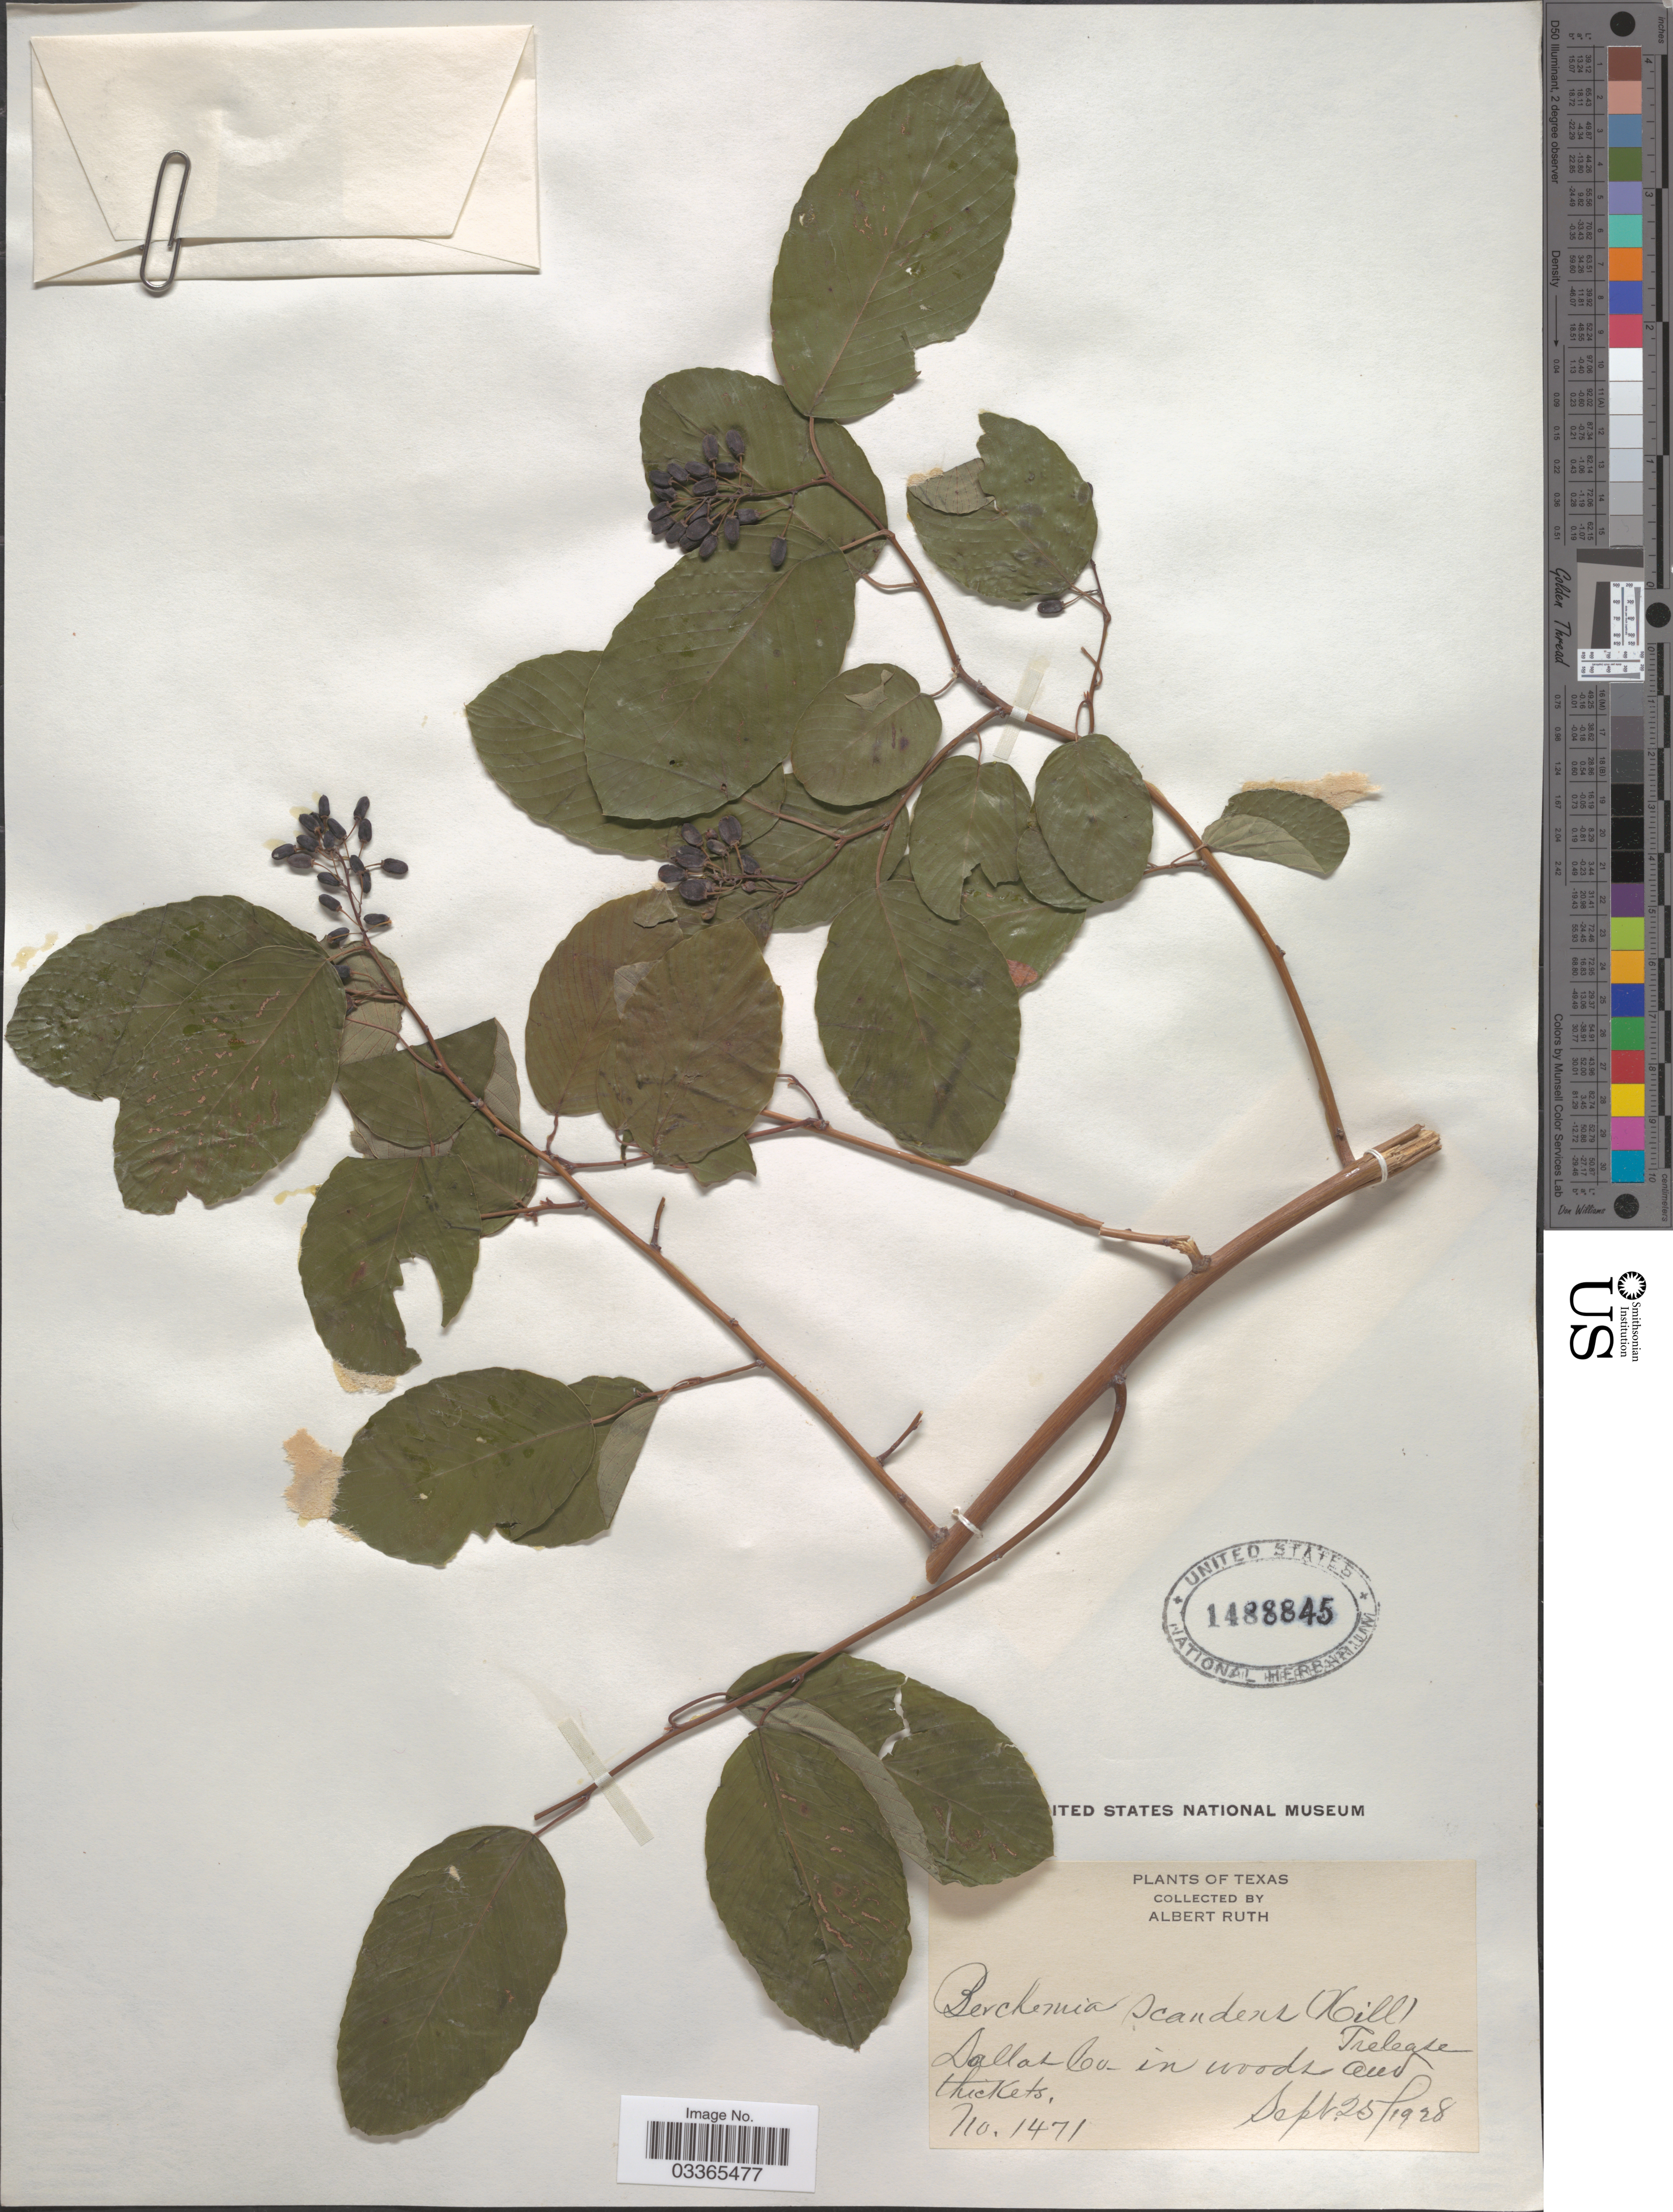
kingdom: Plantae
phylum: Tracheophyta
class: Magnoliopsida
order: Rosales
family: Rhamnaceae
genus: Berchemia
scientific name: Berchemia scandens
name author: (Hill) K. Koch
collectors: A. Ruth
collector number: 1471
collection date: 1928-09-25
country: United States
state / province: Texas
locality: Dallas Co. in woods and thickets.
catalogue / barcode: US 1488845